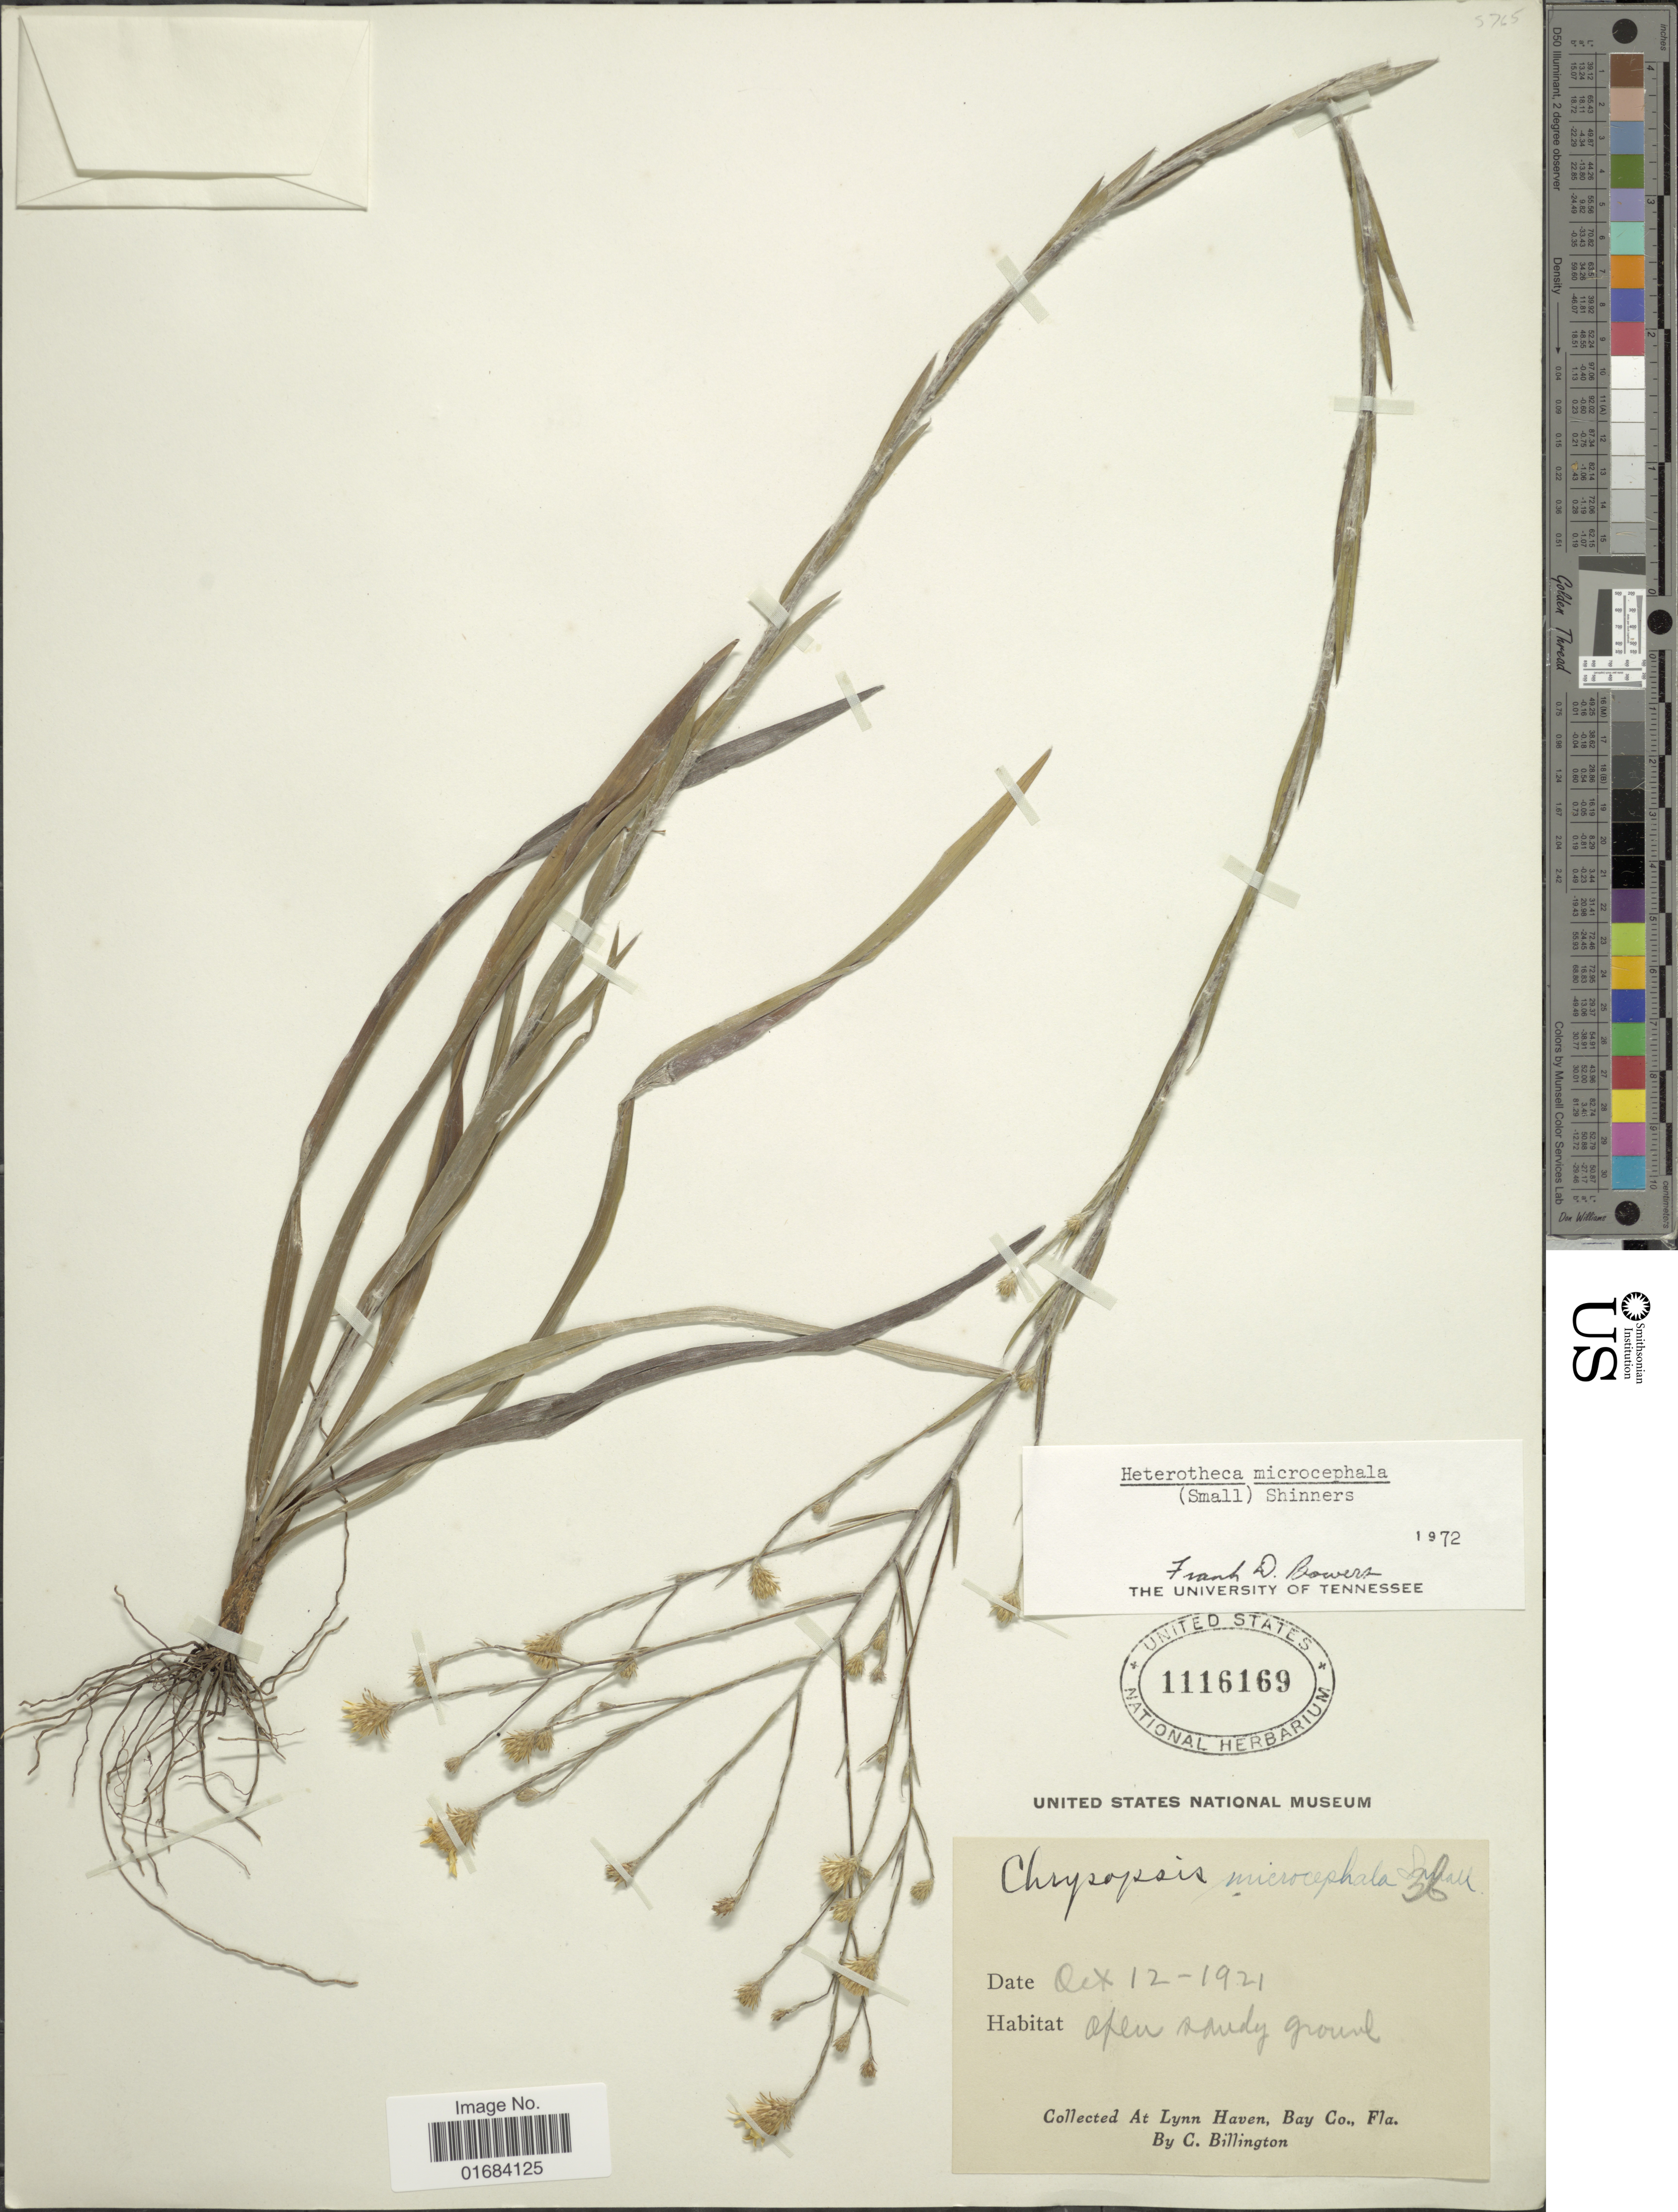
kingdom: Plantae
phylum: Tracheophyta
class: Magnoliopsida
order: Asterales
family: Asteraceae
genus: Pityopsis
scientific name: Pityopsis microcephala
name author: Small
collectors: C. Billington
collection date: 1921-10-12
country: United States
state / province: Florida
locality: At Lynn Haven, Bay Co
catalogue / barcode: US 1116169